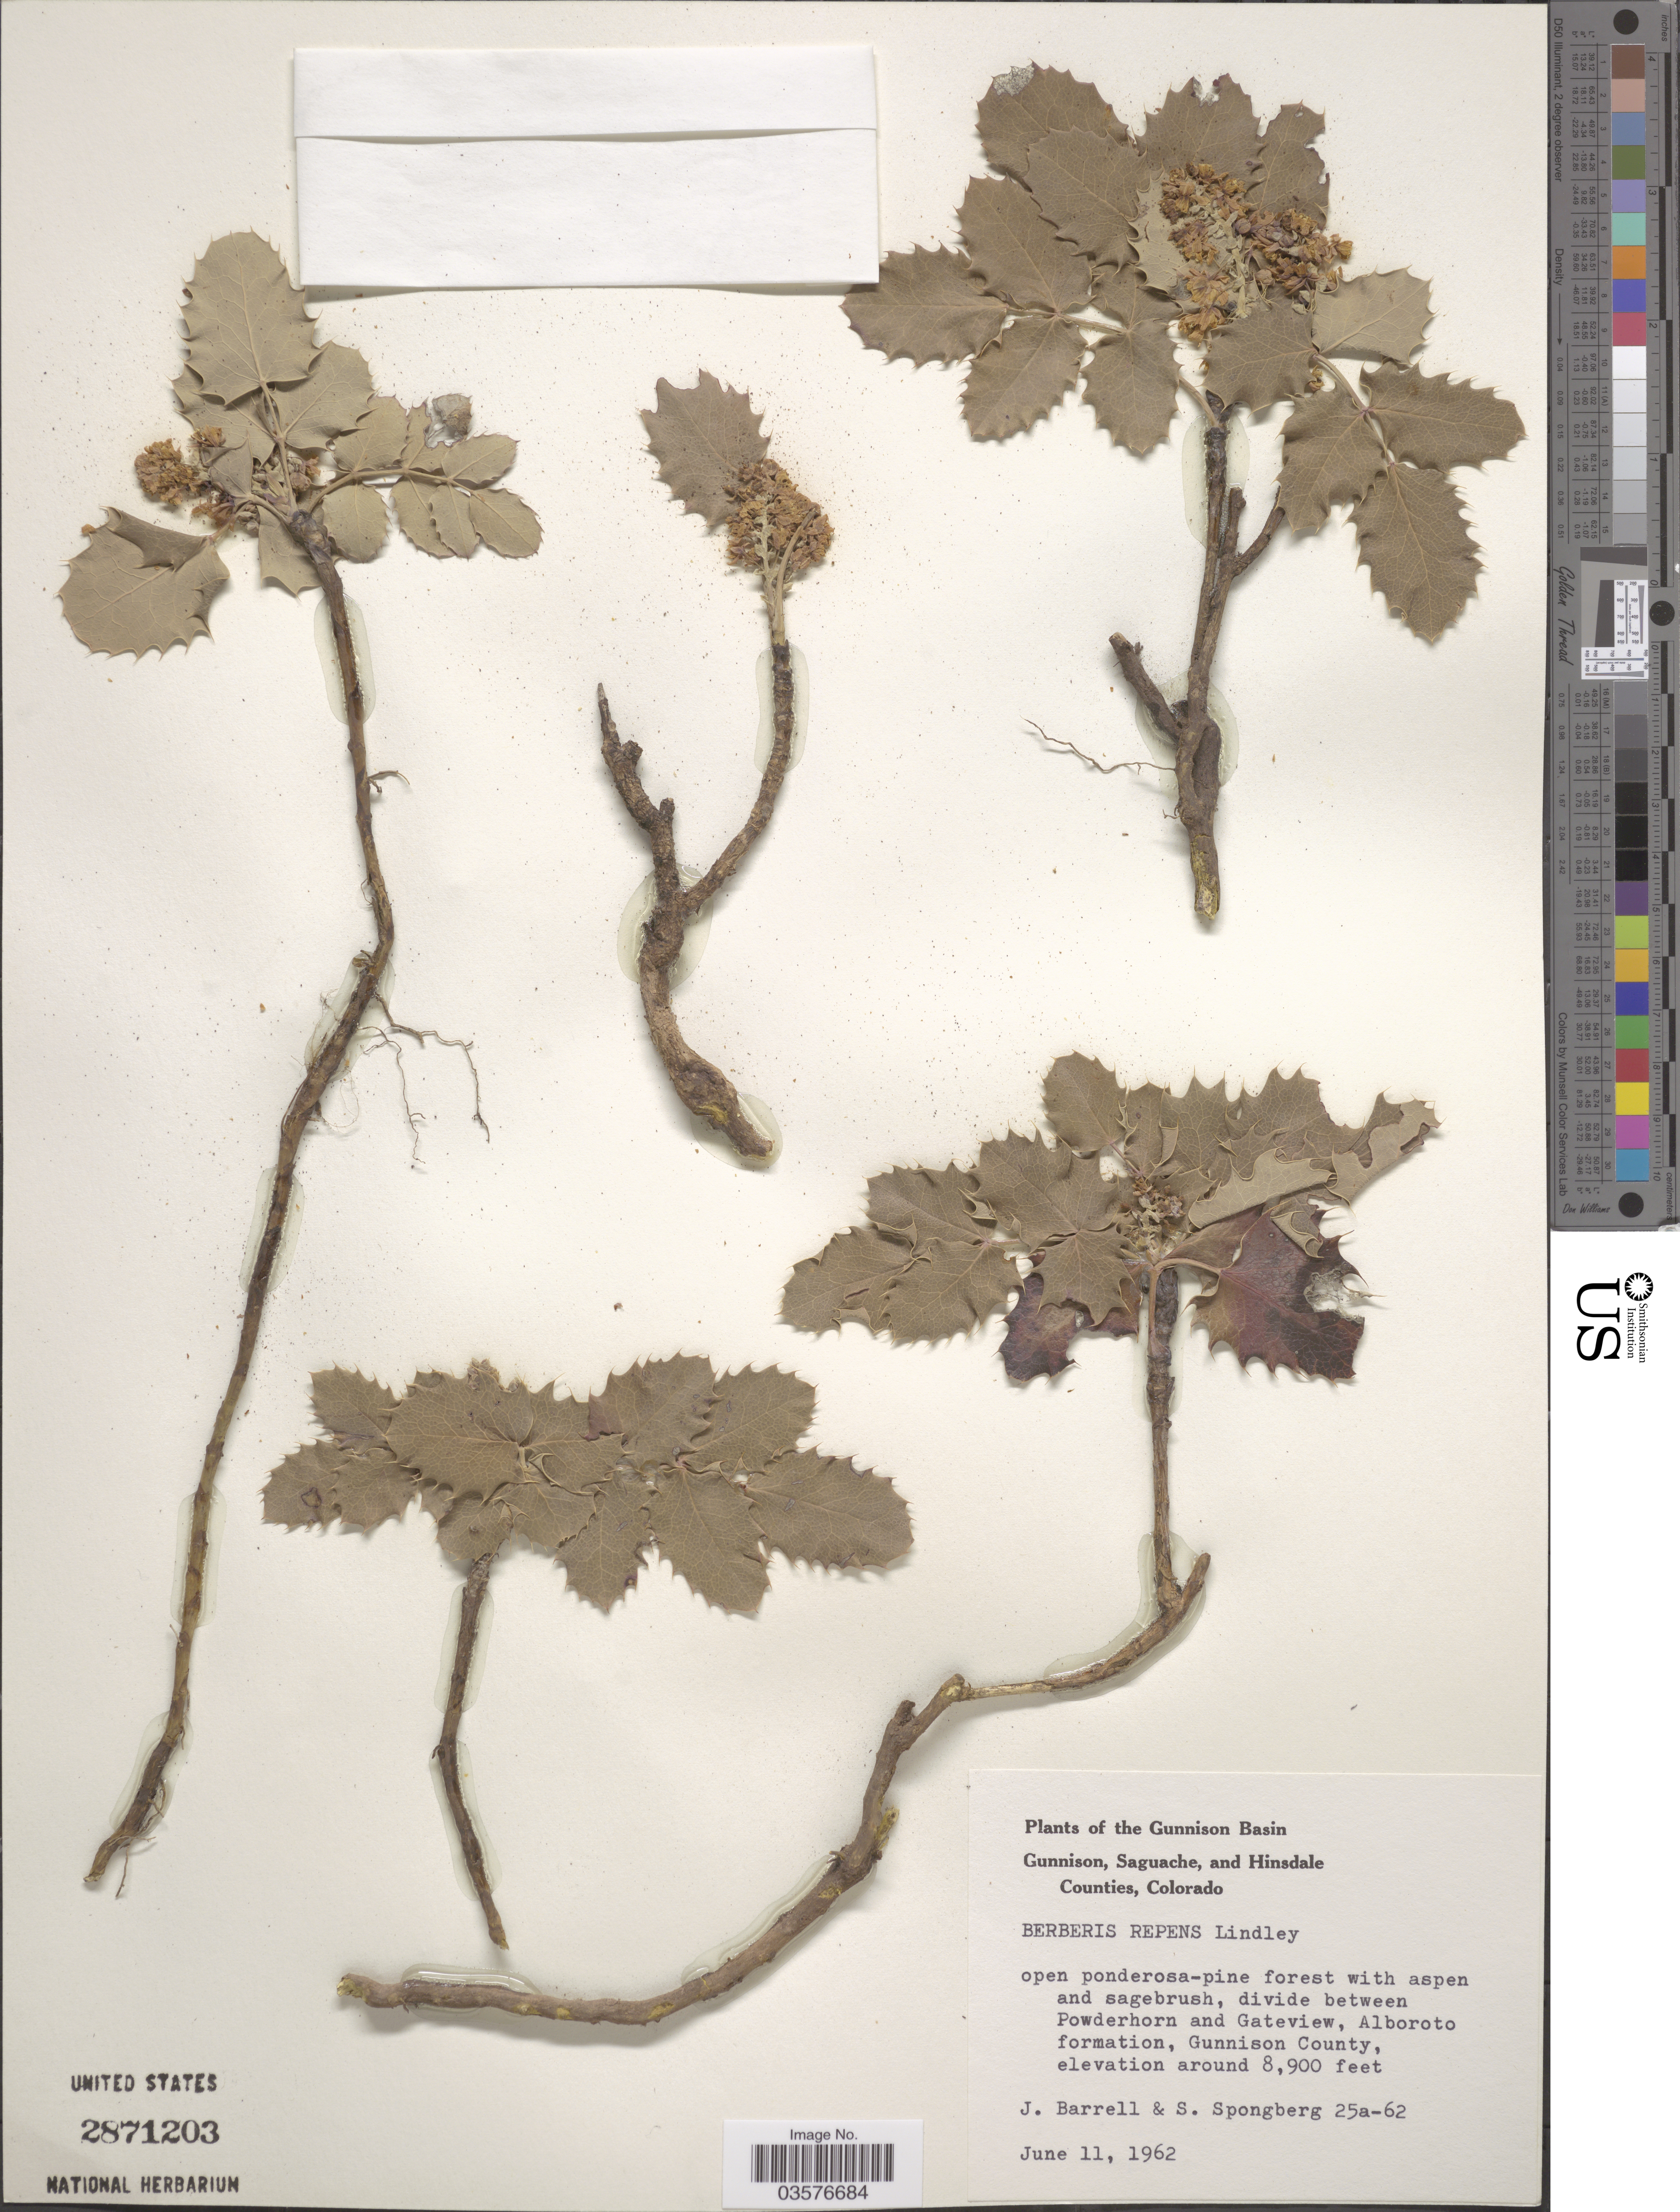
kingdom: Plantae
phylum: Tracheophyta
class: Magnoliopsida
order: Ranunculales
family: Berberidaceae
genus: Mahonia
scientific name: Mahonia repens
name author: (Lindl.) G. Don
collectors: J. Barrell & S. A.Spongberg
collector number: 25a-62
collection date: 1962-06-11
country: United States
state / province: Colorado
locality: The Gunnison Basin. Divide between Powderhorn and Gateview, Alboroto formation, Gunnison County.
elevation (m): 2713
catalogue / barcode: US 2871203